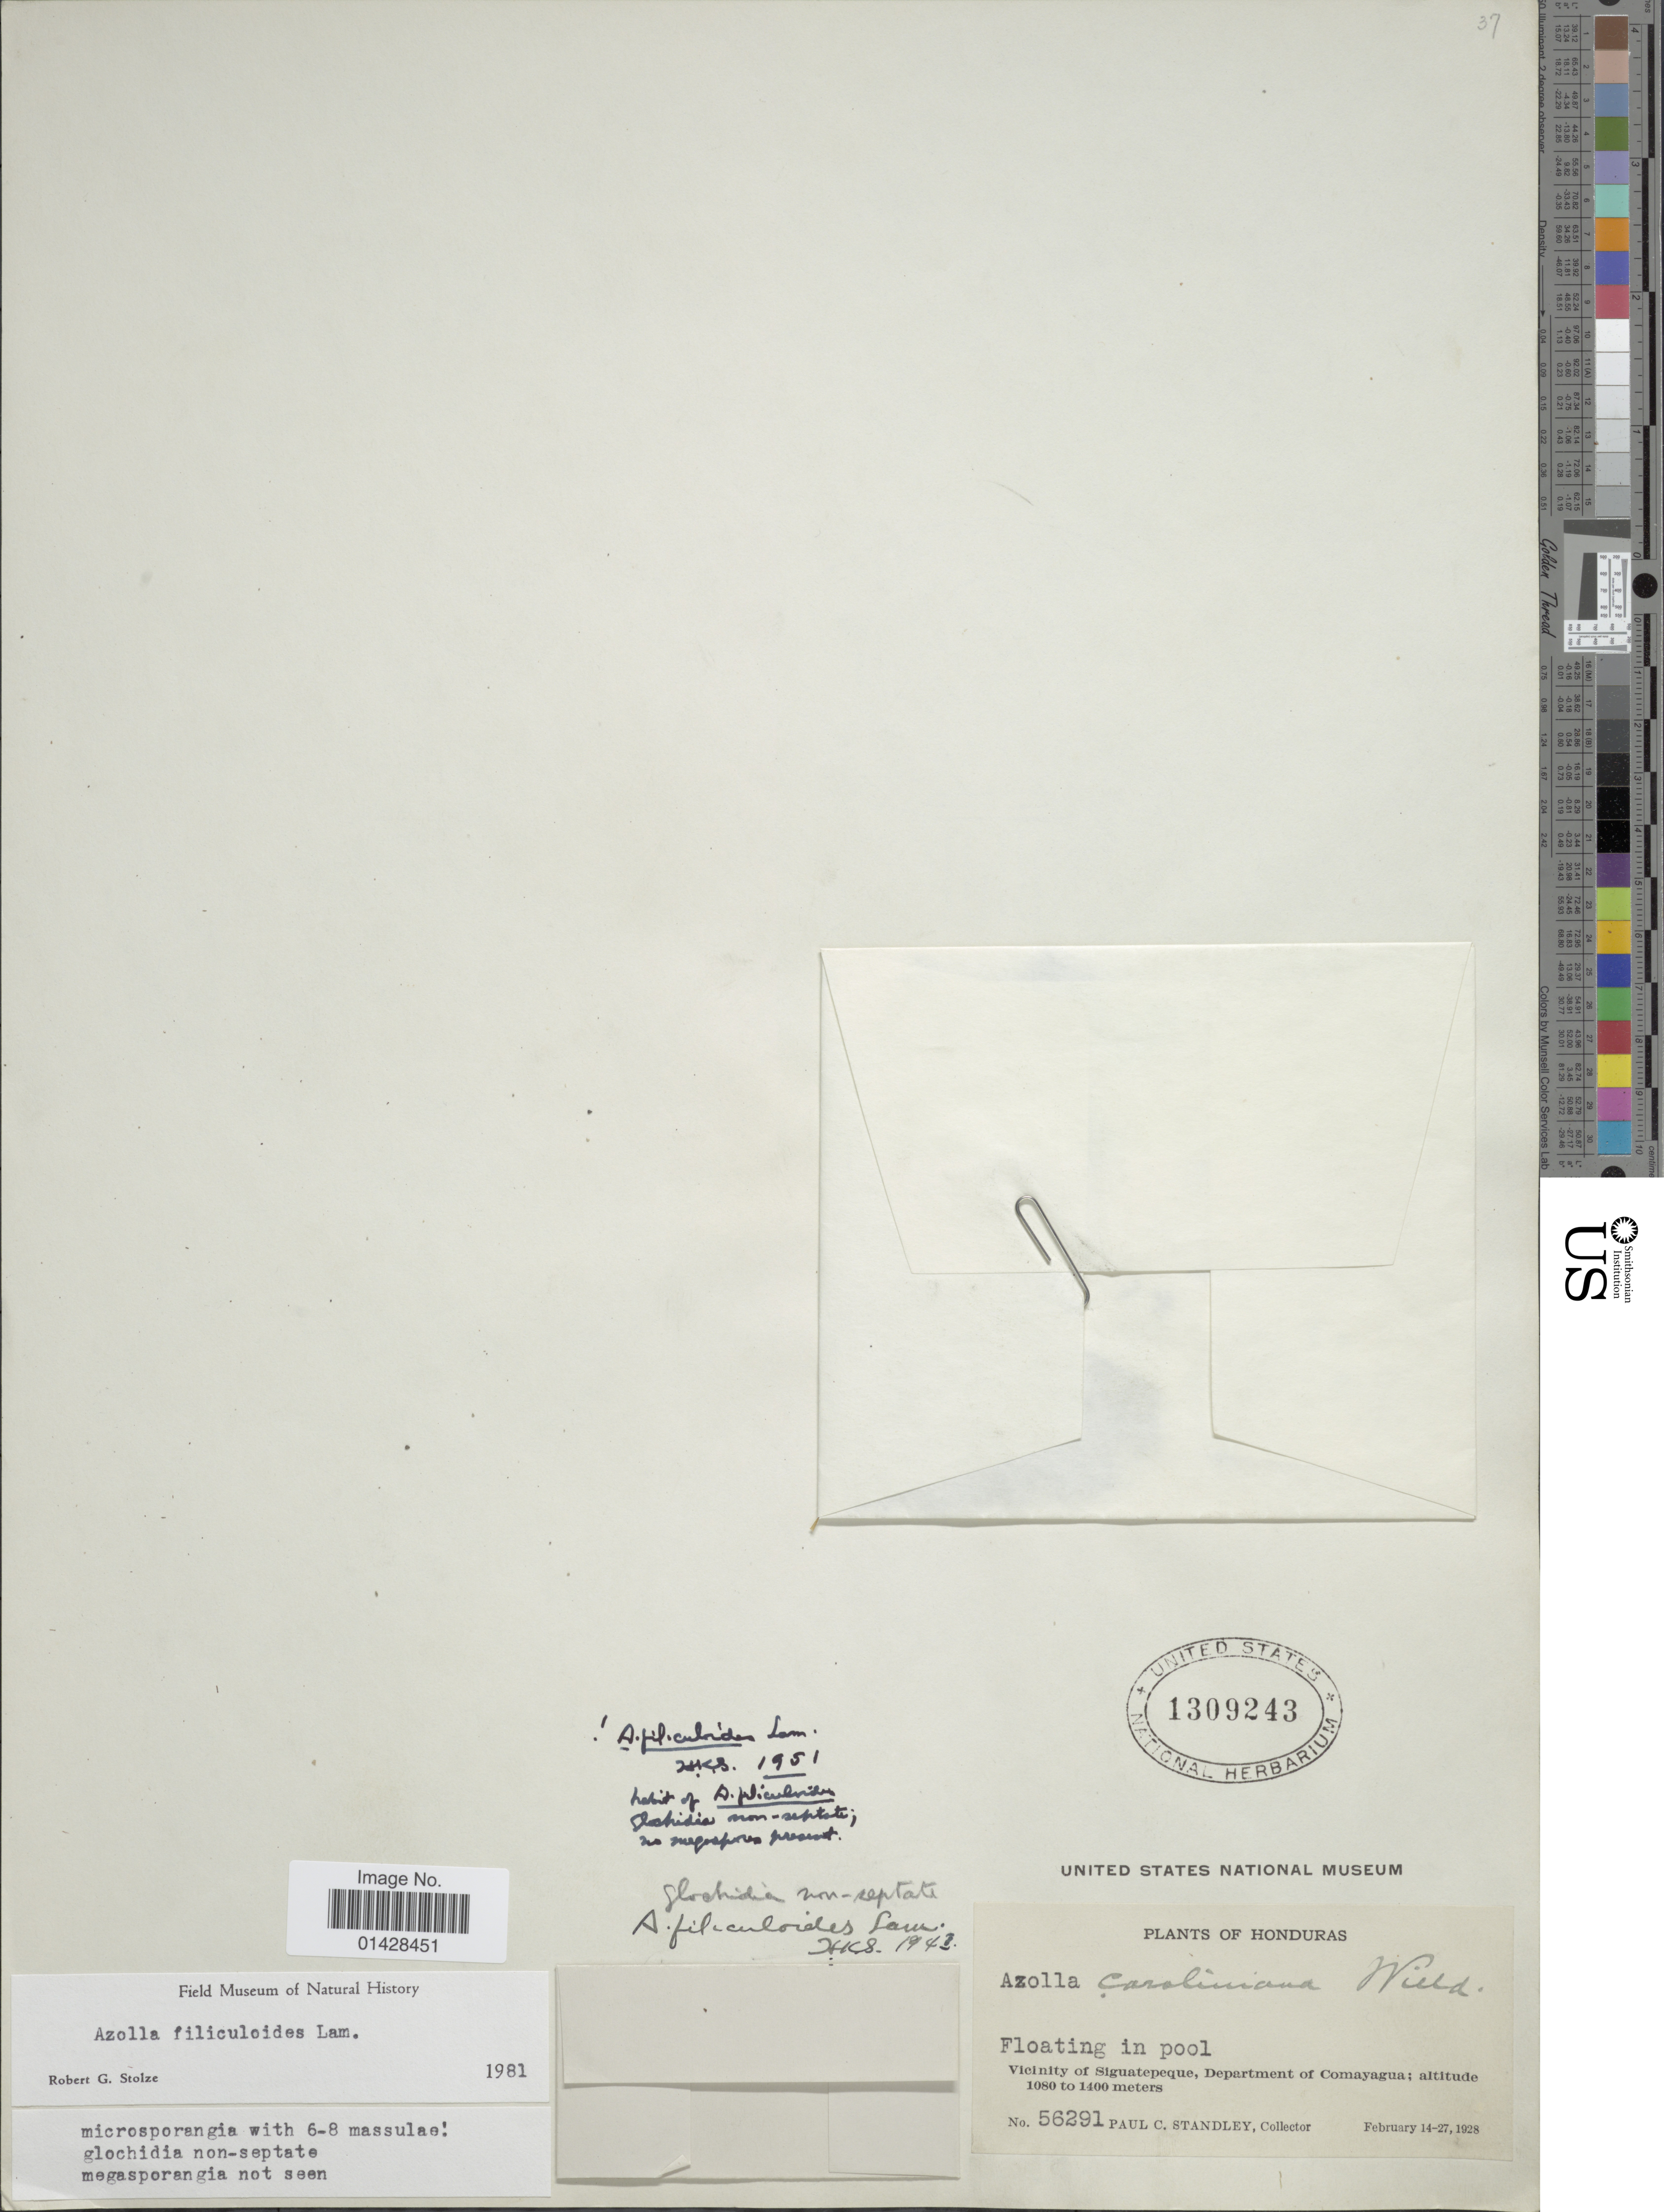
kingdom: Plantae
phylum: Tracheophyta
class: Polypodiopsida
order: Salviniales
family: Salviniaceae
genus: Azolla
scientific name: Azolla filiculoides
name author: Lam.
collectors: P. C. Standley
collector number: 56291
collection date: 1928-02-14/1928-02-27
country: Honduras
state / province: Comayagua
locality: Floating in pool, Vicinity of Siguatepeque, Deaprtment of Comayagua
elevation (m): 1080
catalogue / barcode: US 1309243